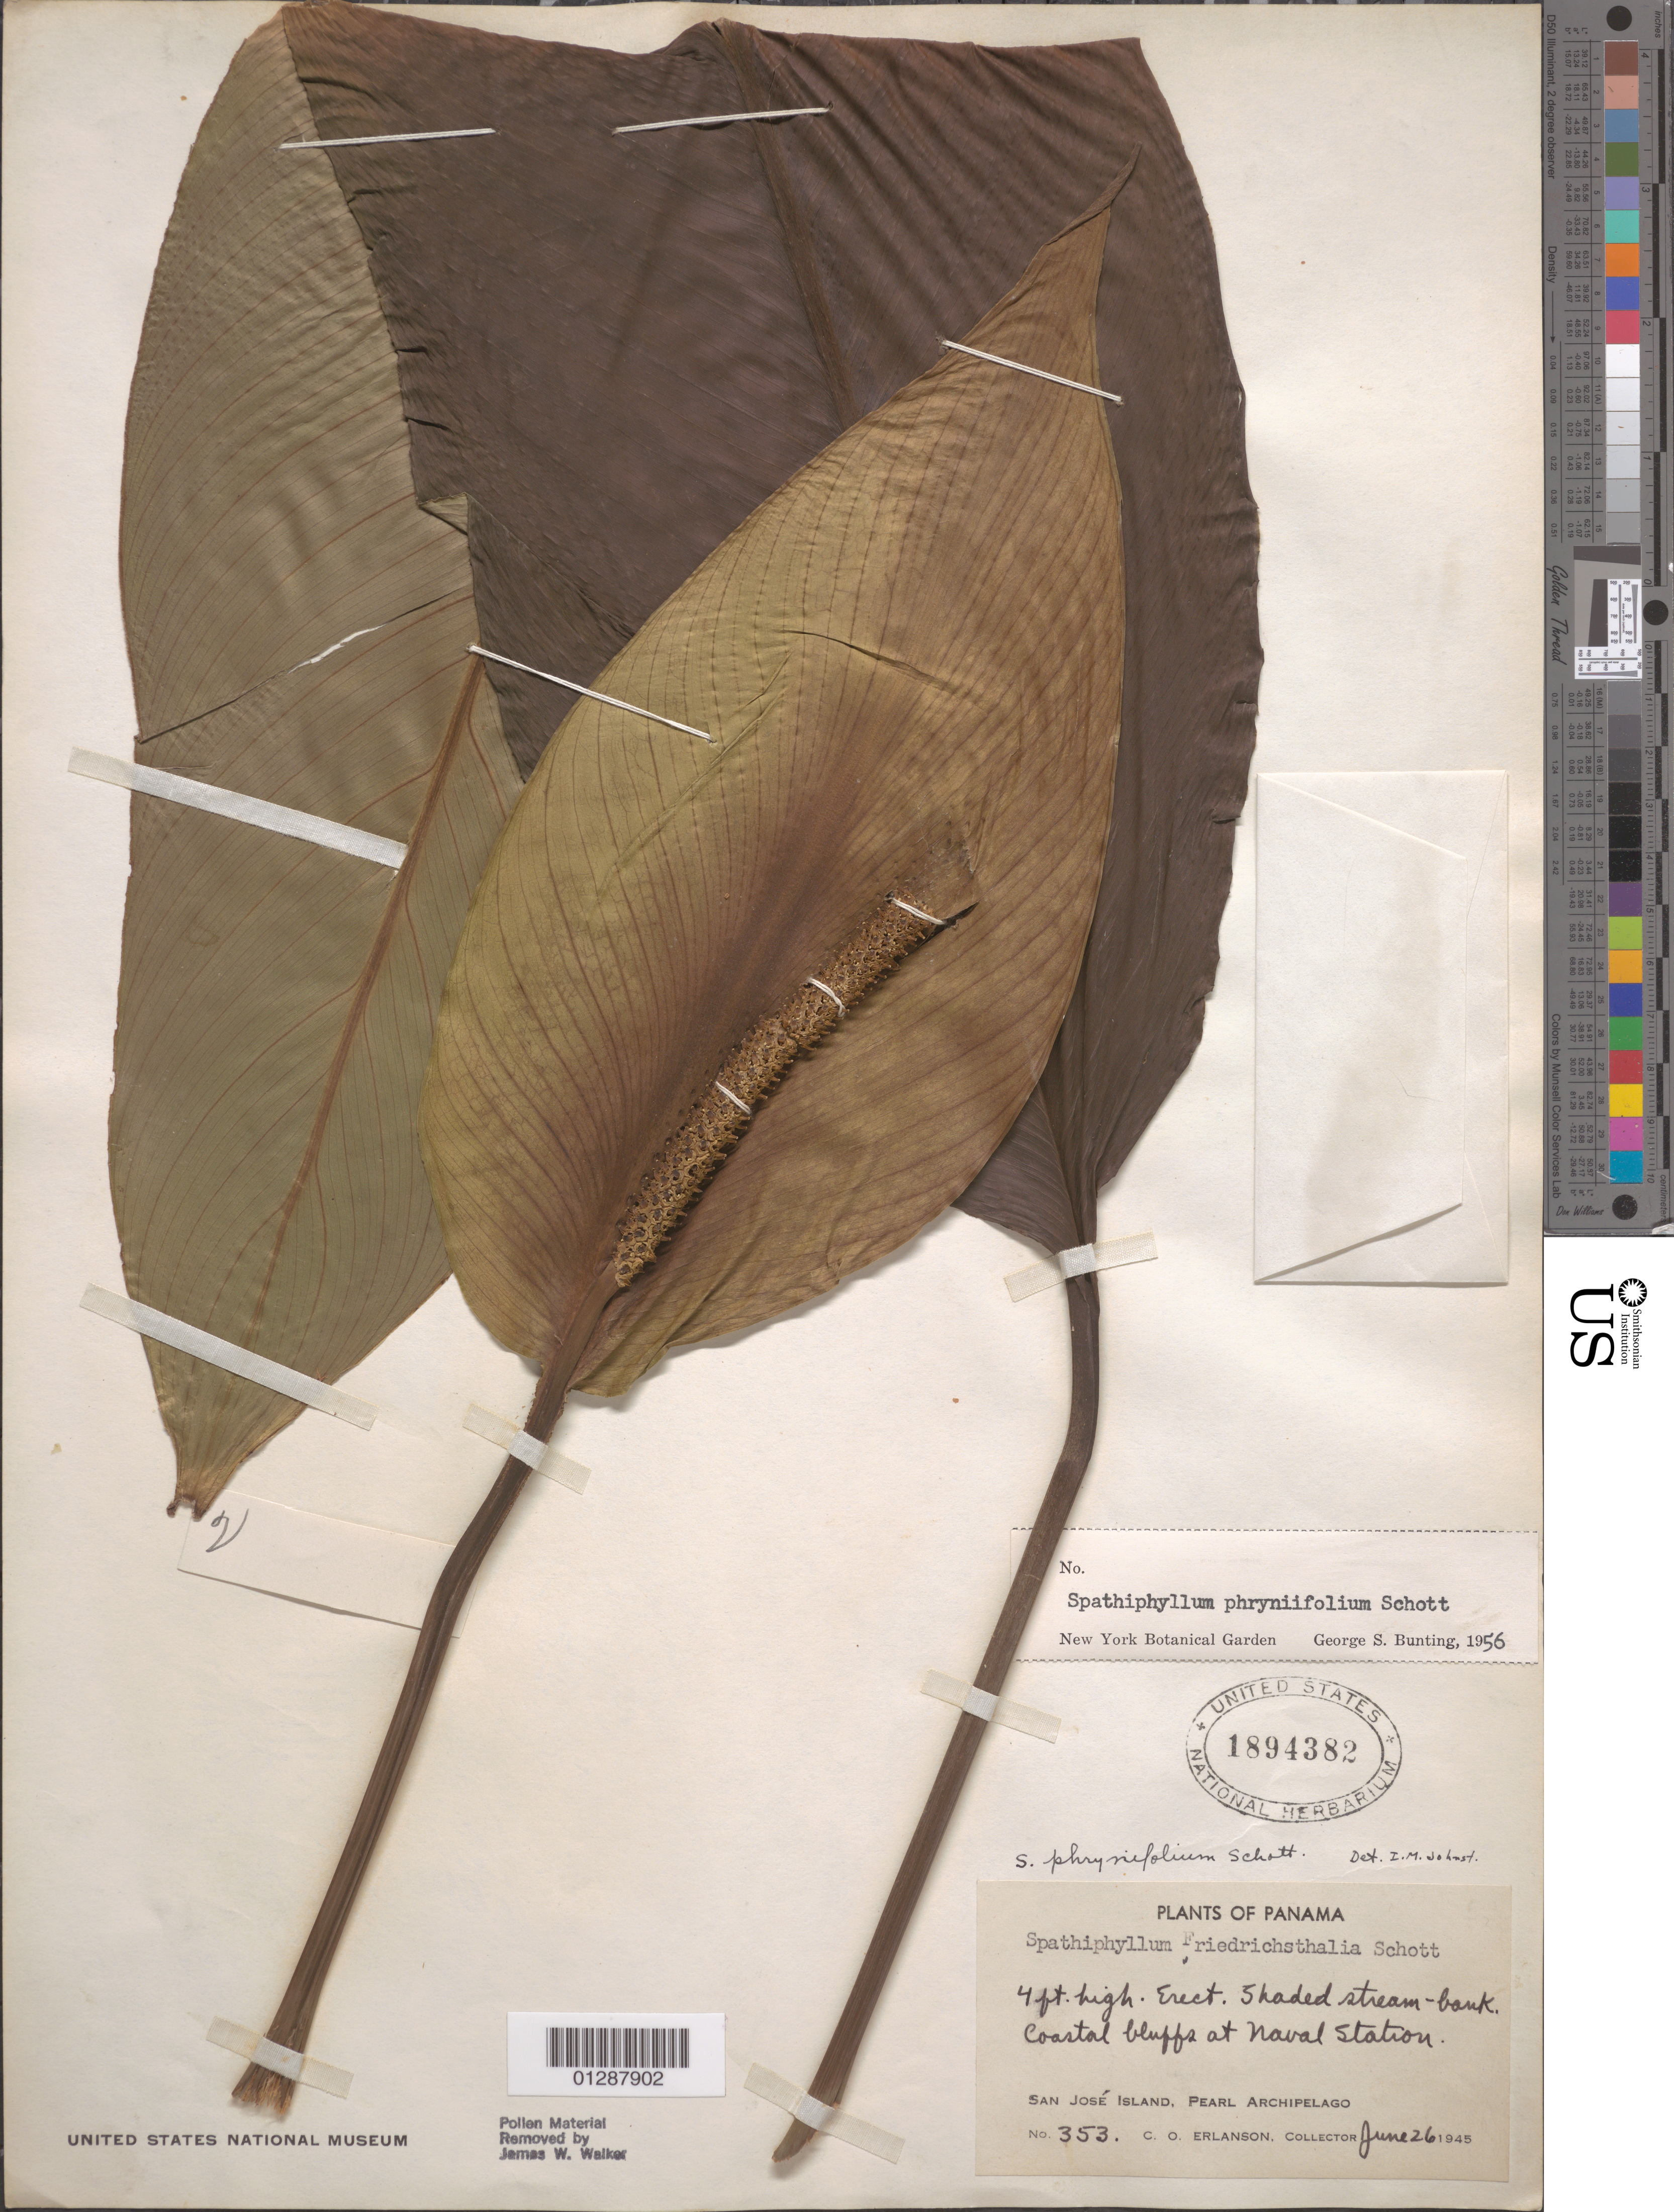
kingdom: Plantae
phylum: Tracheophyta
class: Liliopsida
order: Alismatales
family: Araceae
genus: Spathiphyllum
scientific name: Spathiphyllum phryniifolium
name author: Schott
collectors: C. O. Erlanson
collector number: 353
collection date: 1945-06-26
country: Costa Rica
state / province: San José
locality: Coastal bluffs at Naval Station. San José Island, Pearl Archipelago.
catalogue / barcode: US 1894382